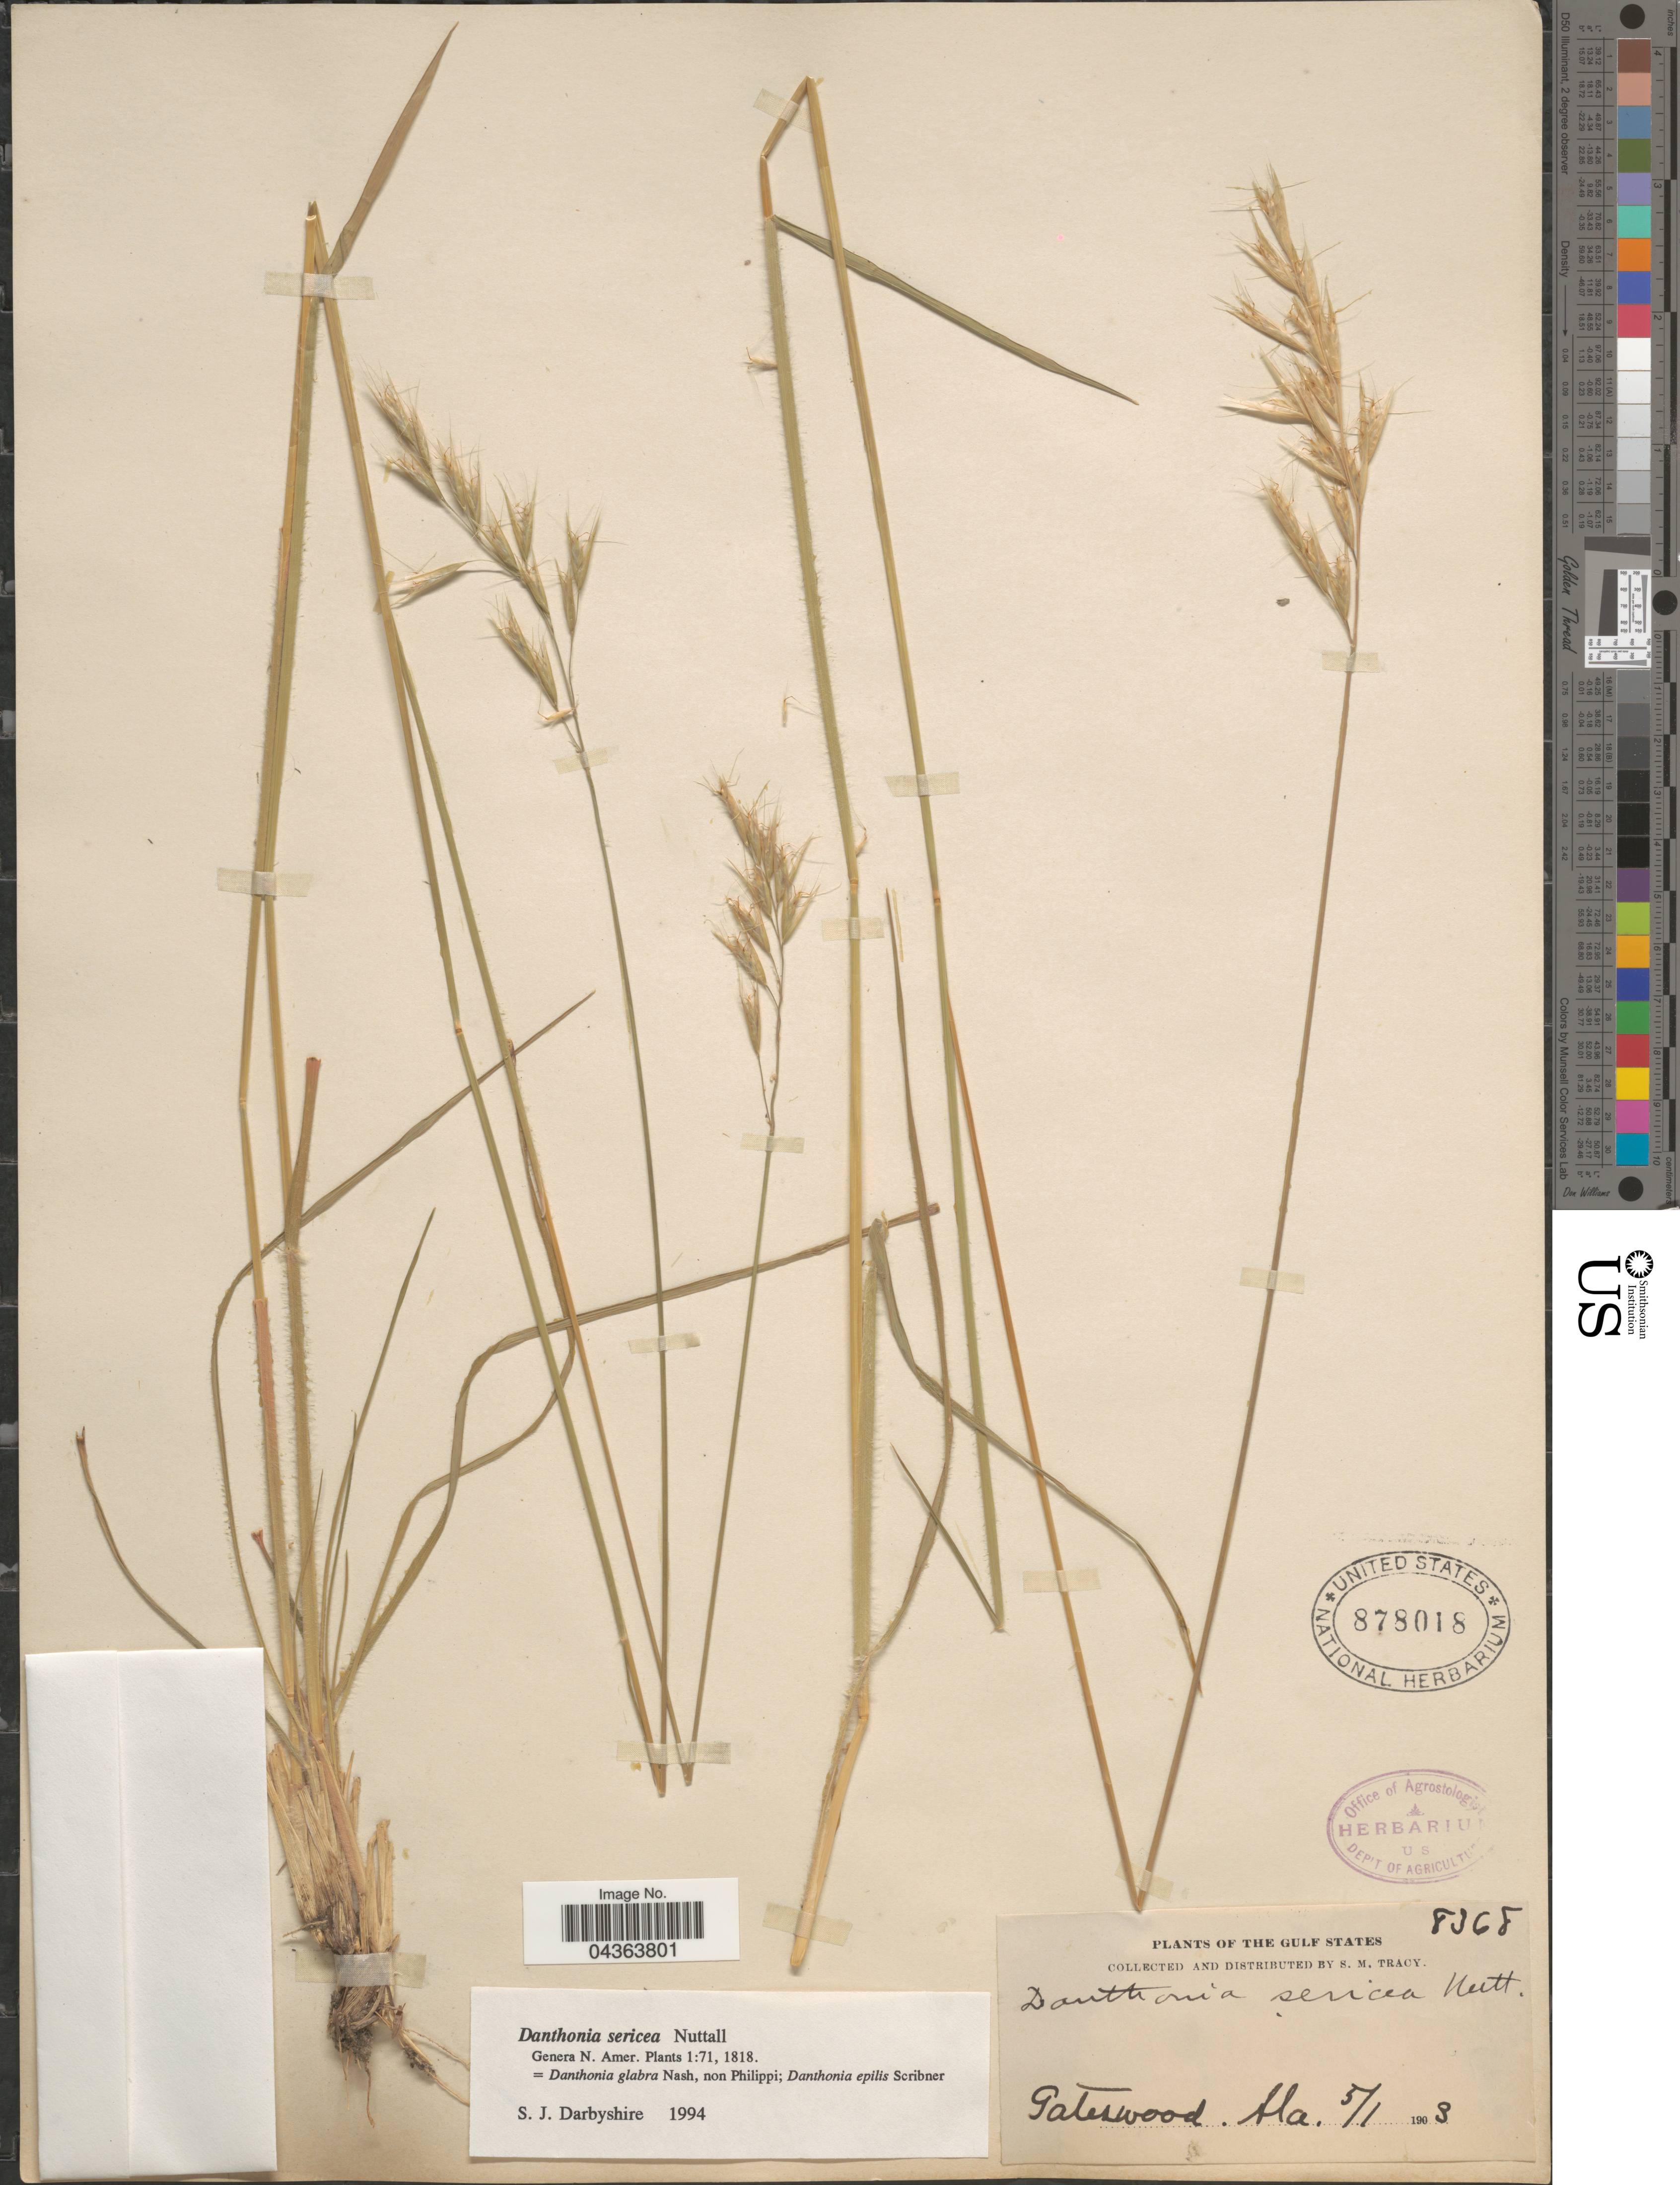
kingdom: Plantae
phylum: Tracheophyta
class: Liliopsida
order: Poales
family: Poaceae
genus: Danthonia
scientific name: Danthonia sericea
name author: Nutt.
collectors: S. M. Tracy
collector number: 8368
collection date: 1903-05-01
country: United States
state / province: Alabama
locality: The Gulf States. Gateswood.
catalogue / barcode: US 878018